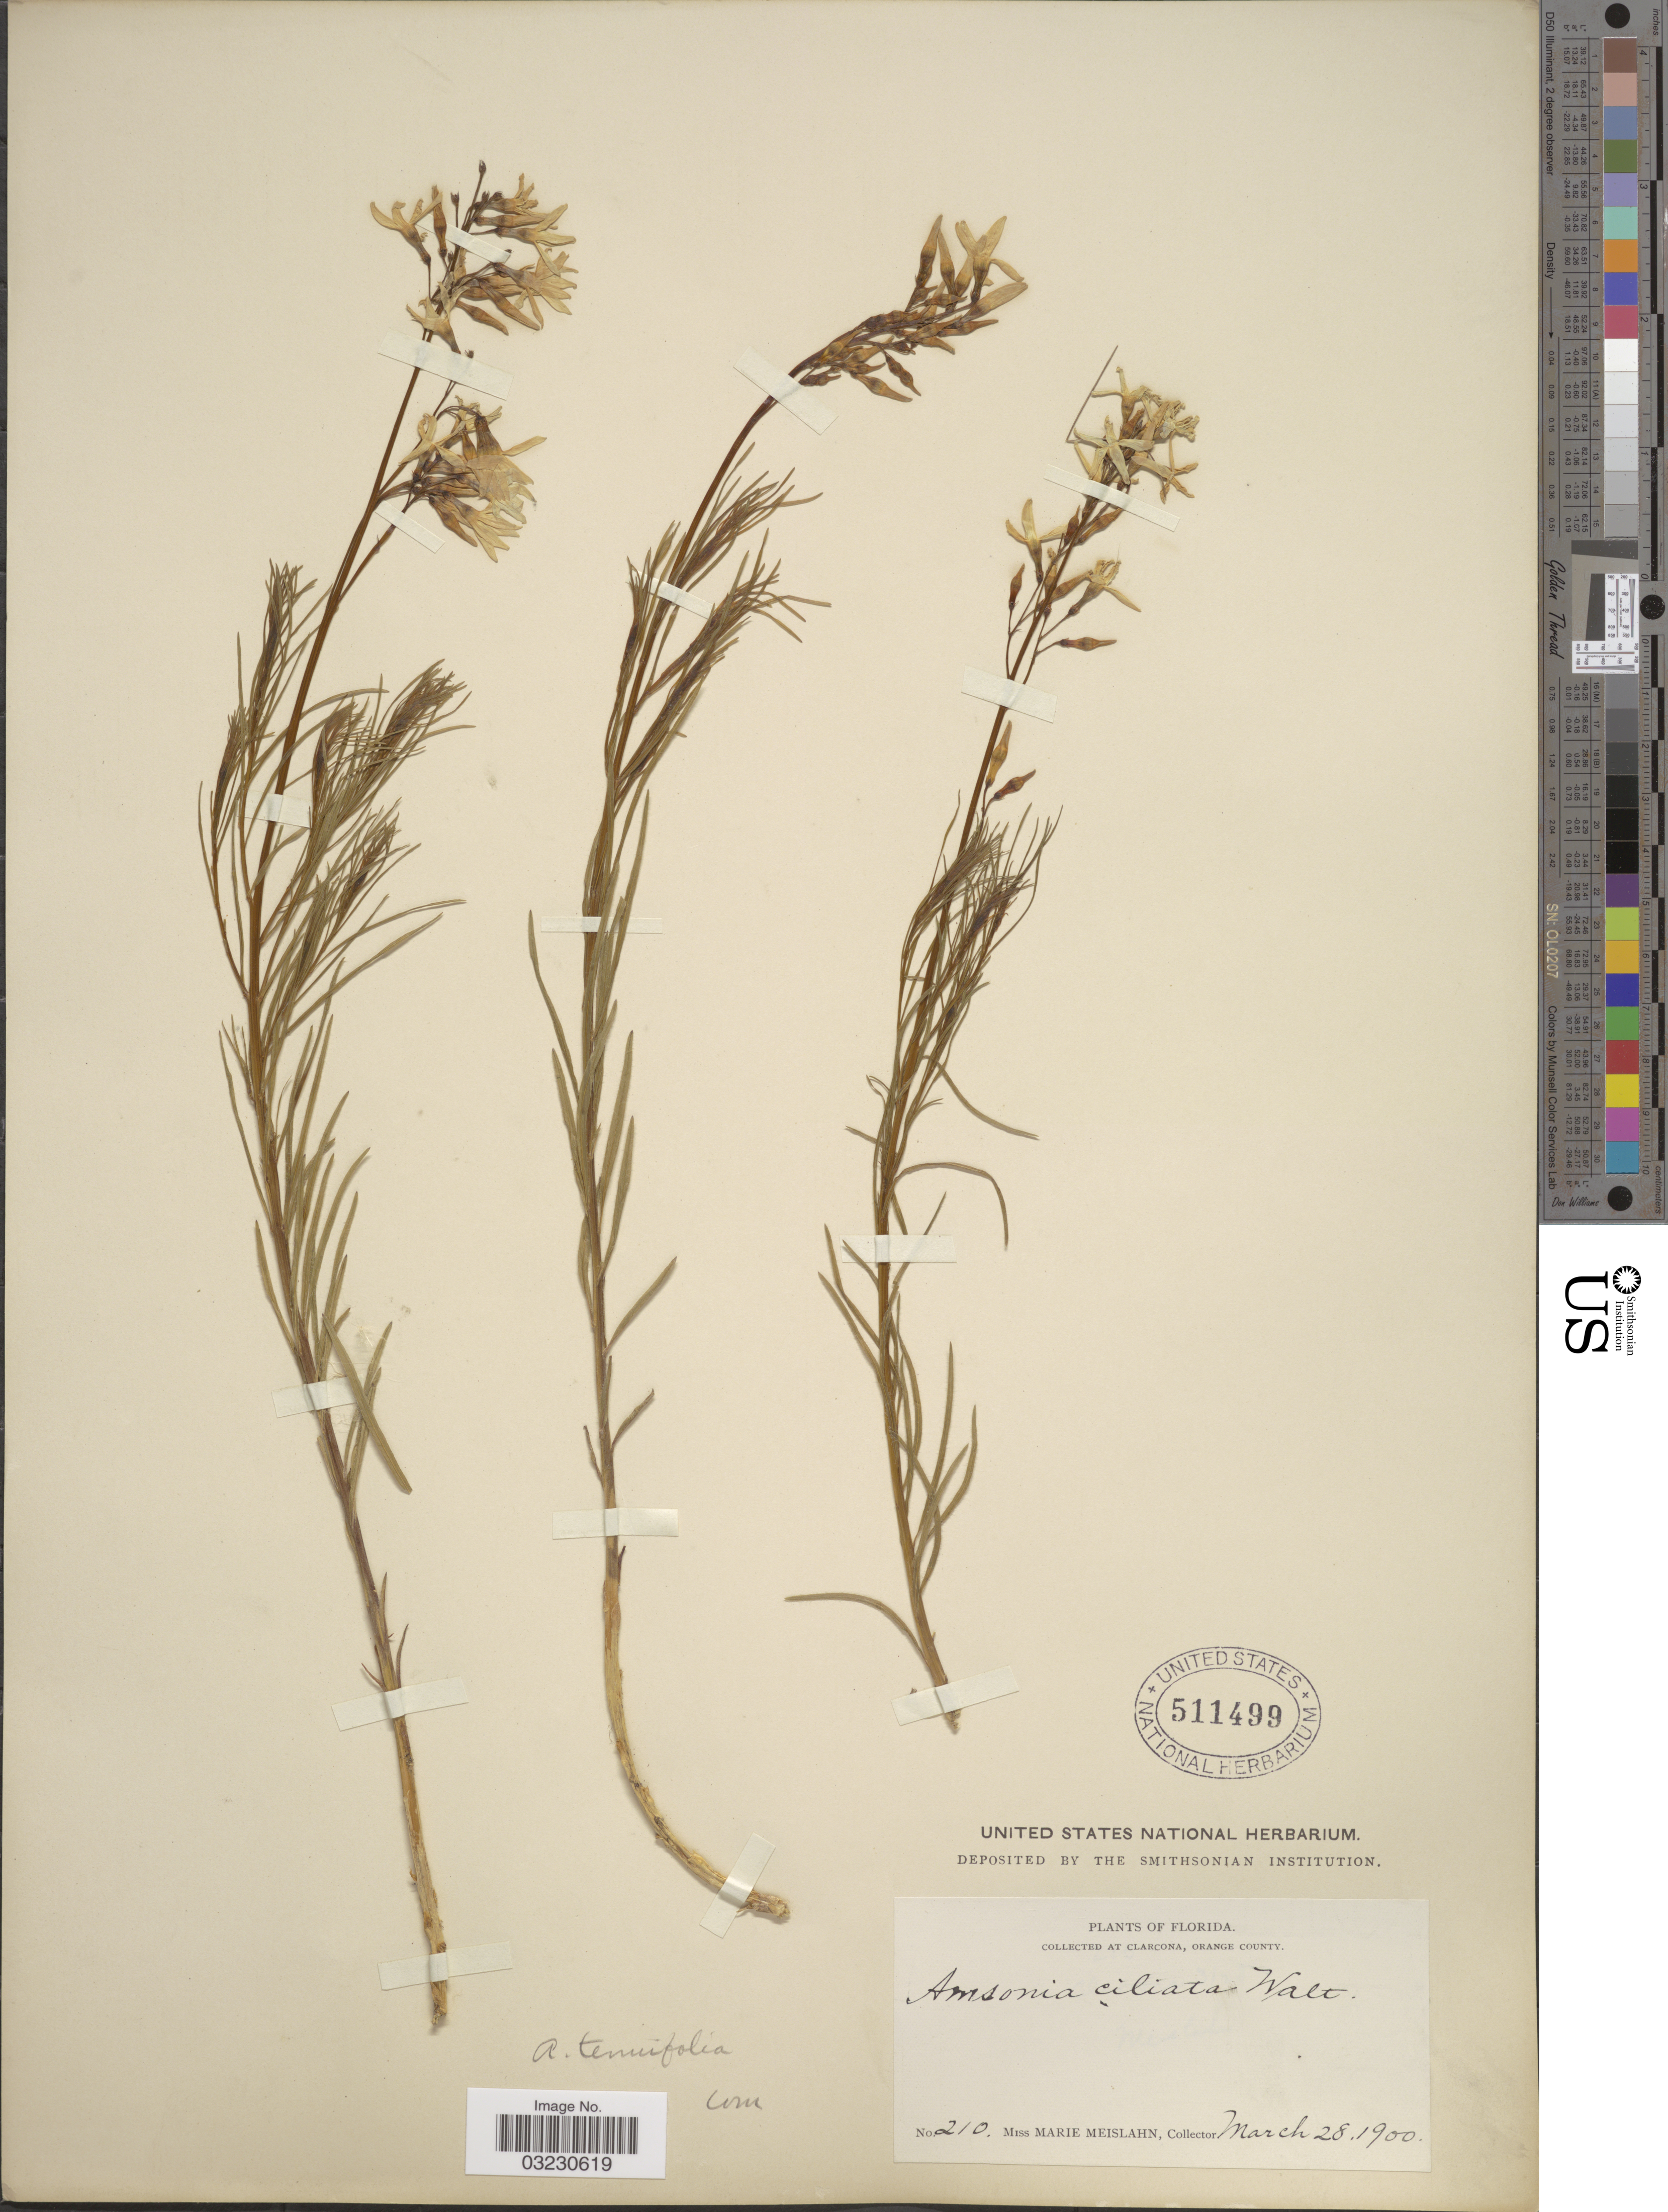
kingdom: Plantae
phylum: Tracheophyta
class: Magnoliopsida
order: Gentianales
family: Apocynaceae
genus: Amsonia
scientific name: Amsonia tenuifolia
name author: (Raf.) R.A. Harper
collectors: M. Meislahn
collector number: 210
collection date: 1900-03-28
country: United States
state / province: Florida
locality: At Clarcona, Orange County.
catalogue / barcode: US 511499